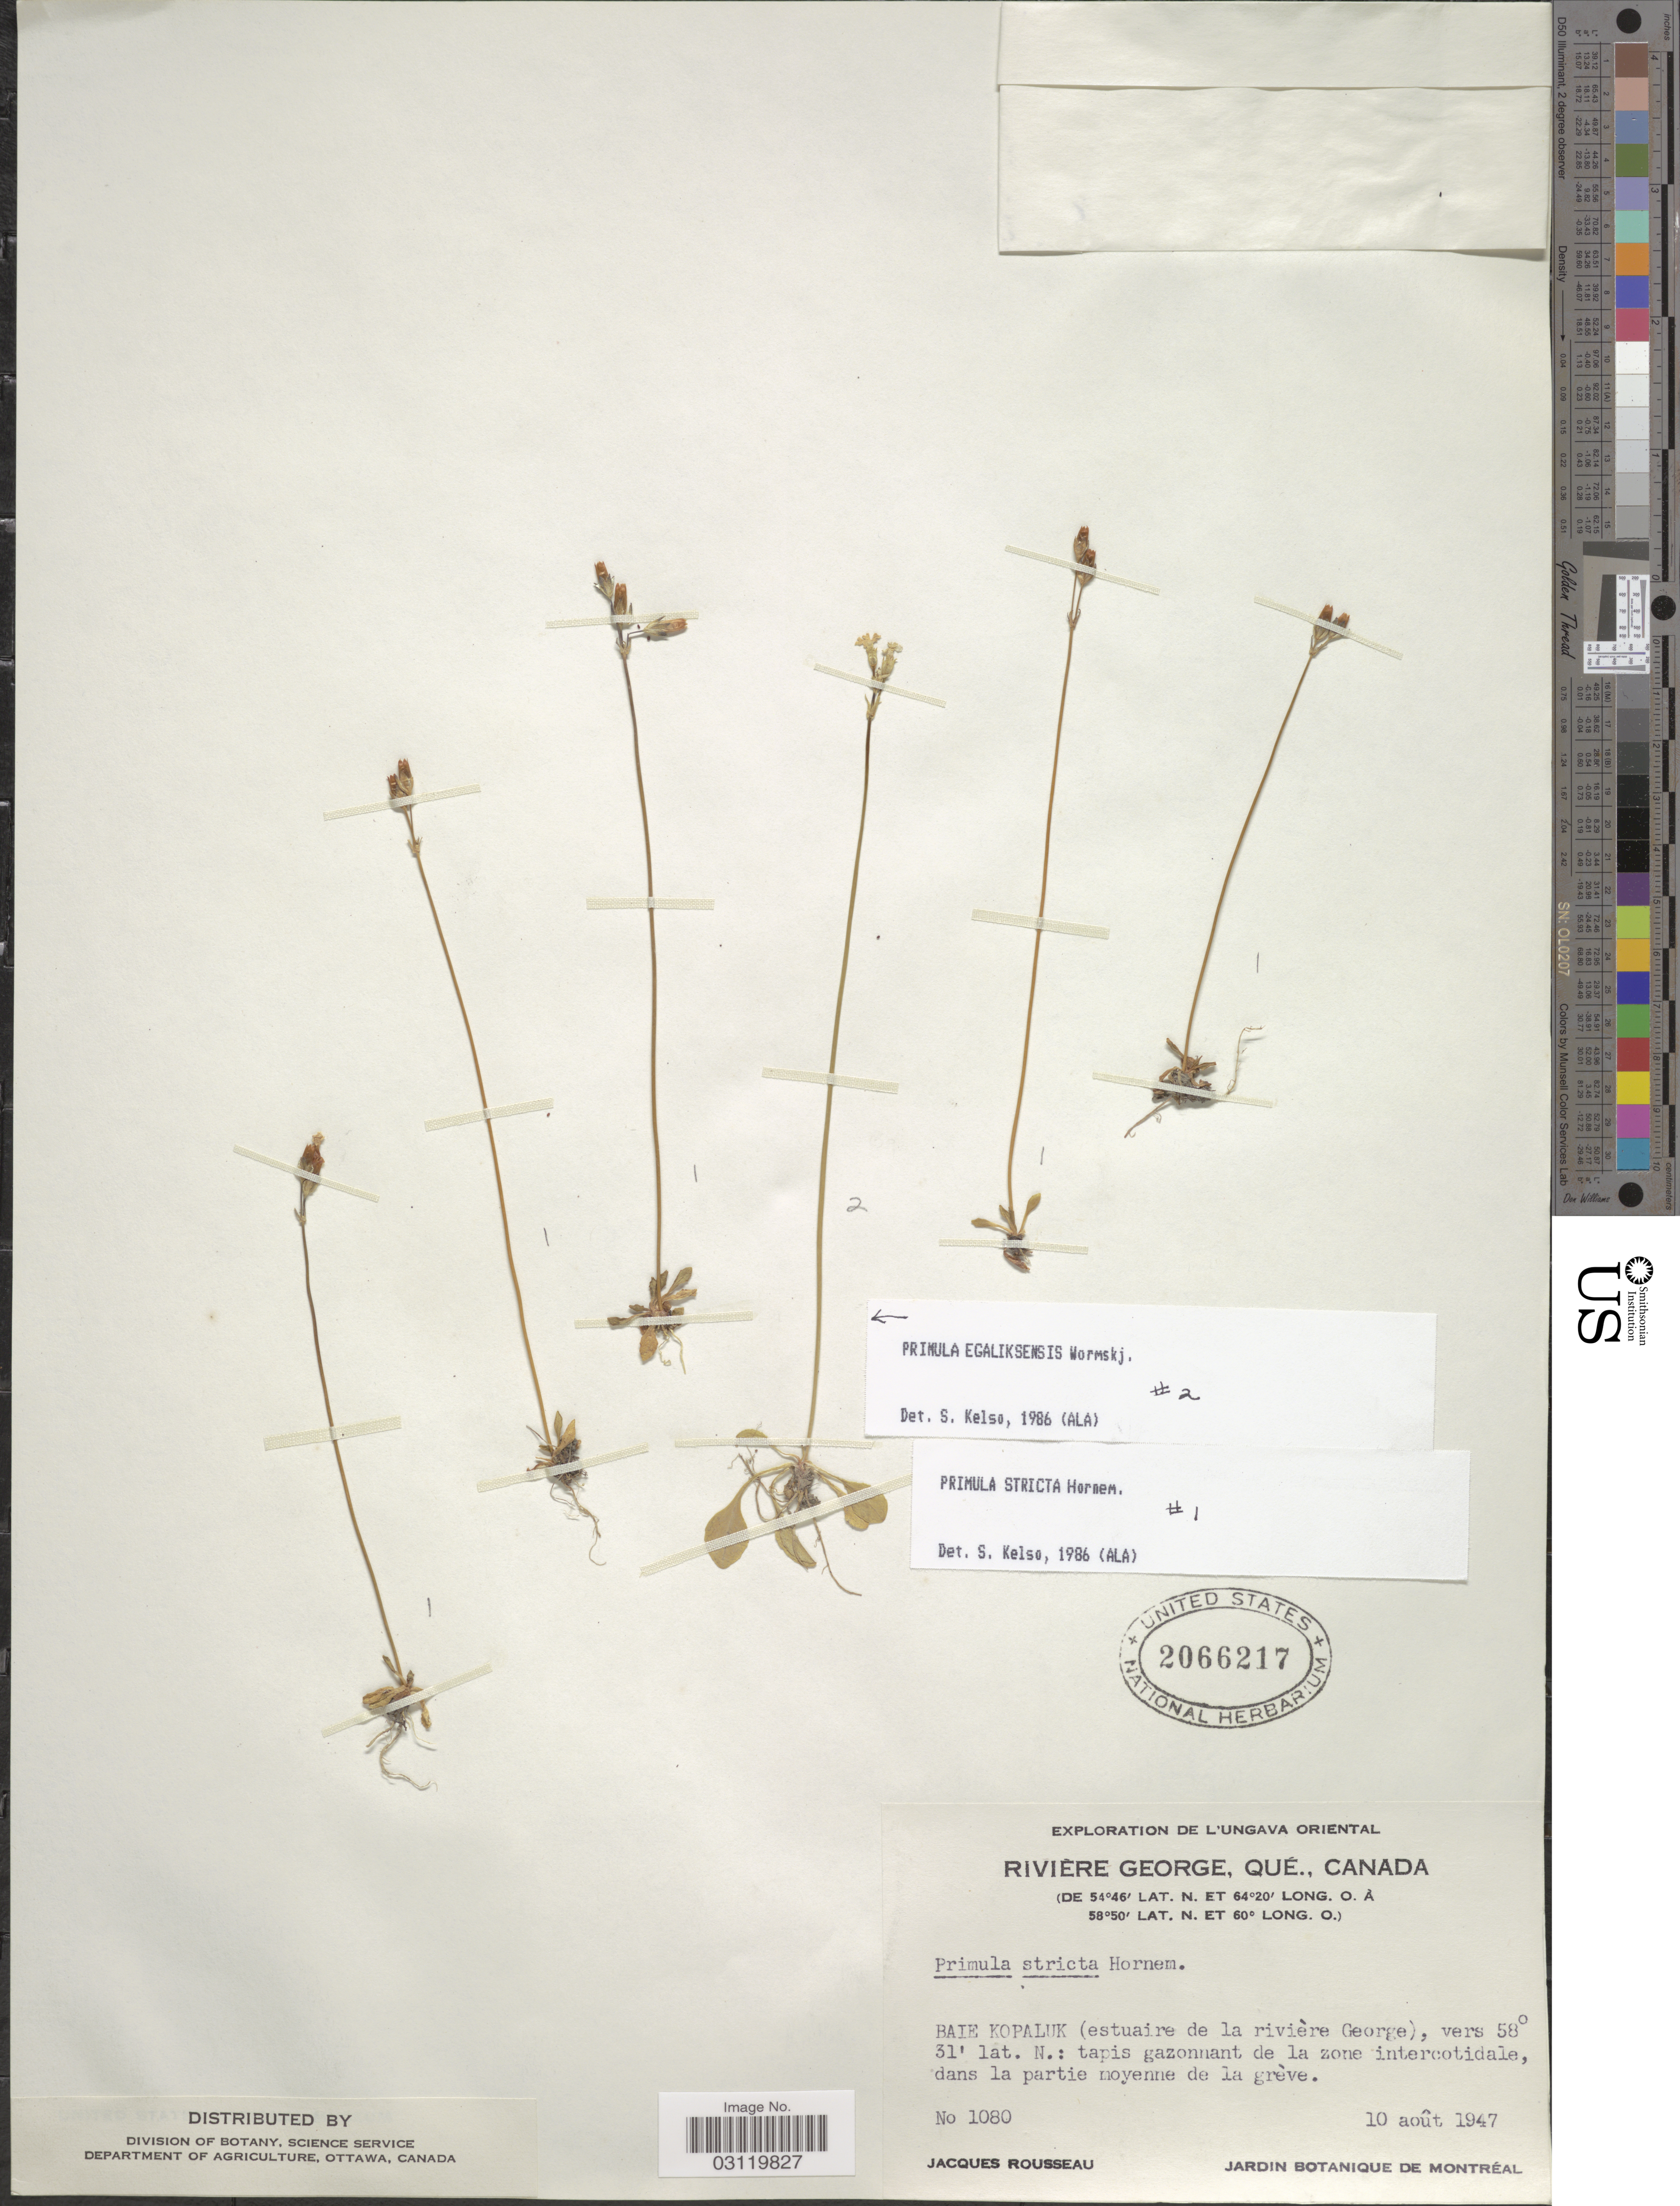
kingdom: Plantae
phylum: Tracheophyta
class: Magnoliopsida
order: Ericales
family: Primulaceae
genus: Primula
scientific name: Primula stricta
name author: Hornem.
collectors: J. Rousseau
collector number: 1080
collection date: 1947-08-10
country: Canada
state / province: Quebec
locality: De L'Ungava Oriental, Riviére George, Baie Kopaluk (estuaire de la rivière George).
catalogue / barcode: US 2066217